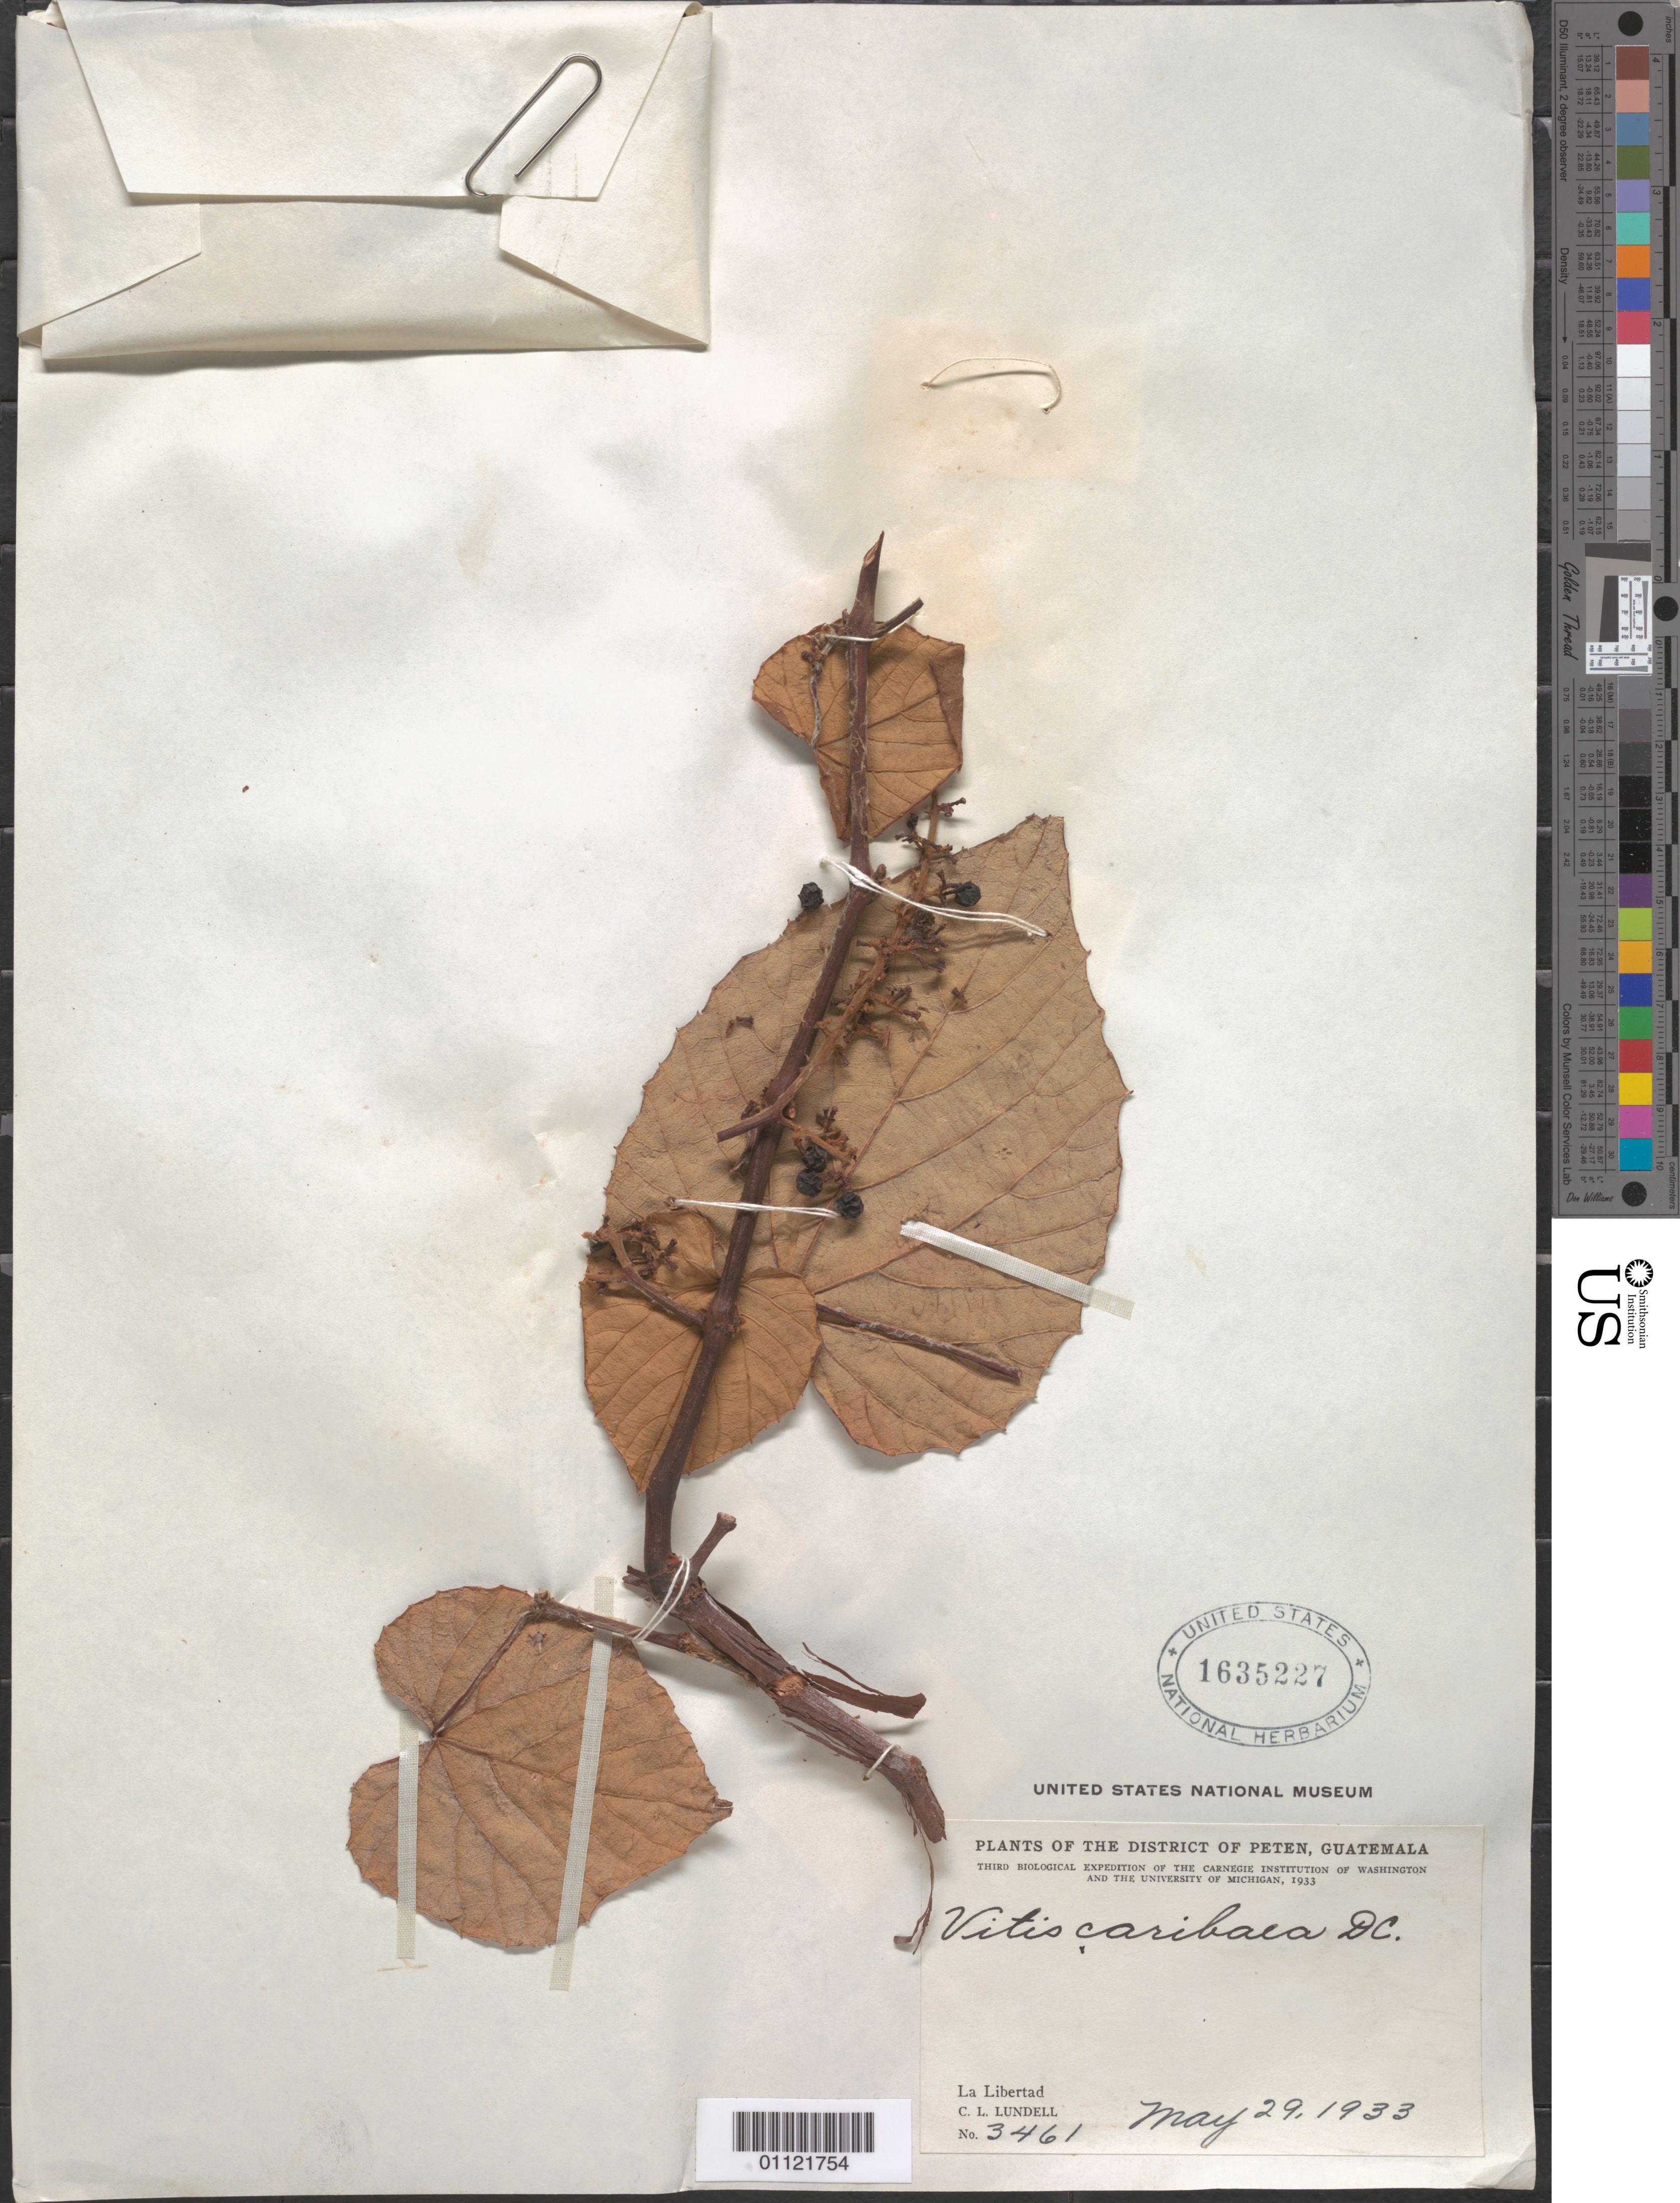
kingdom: Plantae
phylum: Tracheophyta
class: Magnoliopsida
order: Vitales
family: Vitaceae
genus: Vitis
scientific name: Vitis caribaea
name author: DC.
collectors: C. L. Lundell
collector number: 3461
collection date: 1933-05-29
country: Guatemala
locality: District of Peten. La Libertad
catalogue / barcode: US 1635227